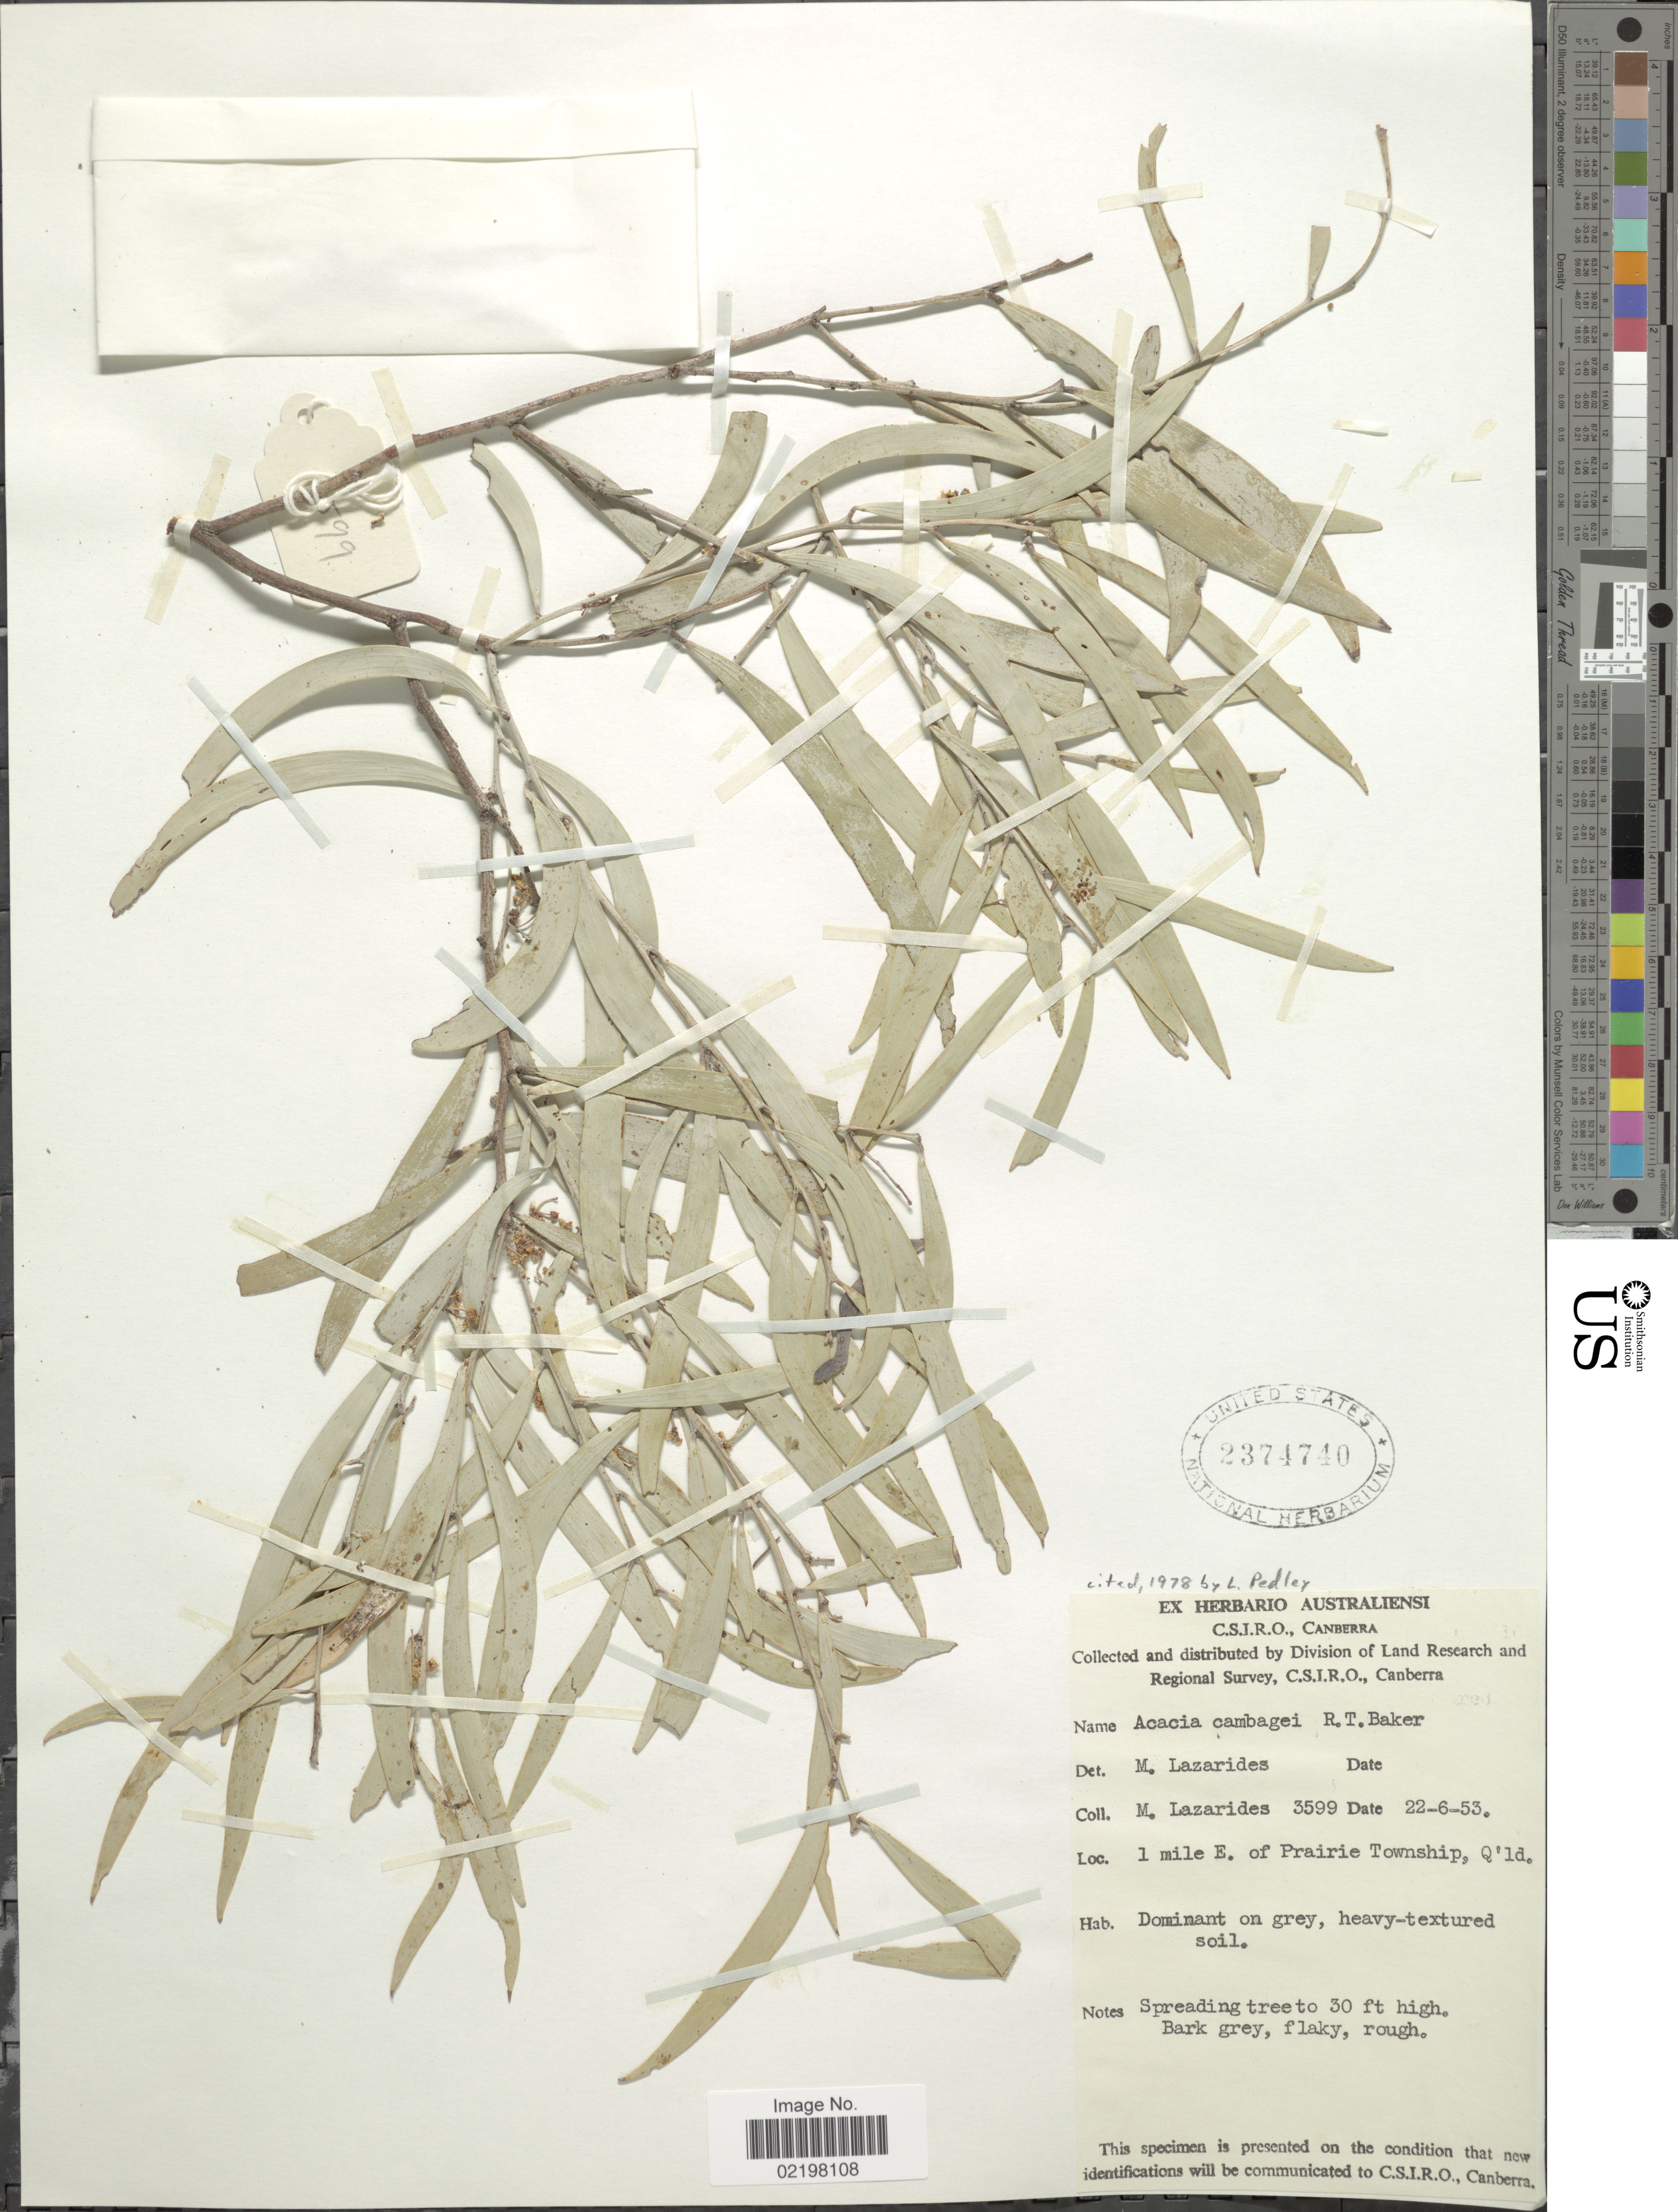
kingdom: Plantae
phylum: Tracheophyta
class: Magnoliopsida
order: Fabales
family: Fabaceae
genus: Acacia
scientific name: Acacia cambagei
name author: R.T. Baker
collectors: M. Lazarides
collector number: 3599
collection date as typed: Transcribed d/m/y: 22/6/53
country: Australia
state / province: Queensland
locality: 1 mile E. of Prairie Township, Q' ld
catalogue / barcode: US 2374740